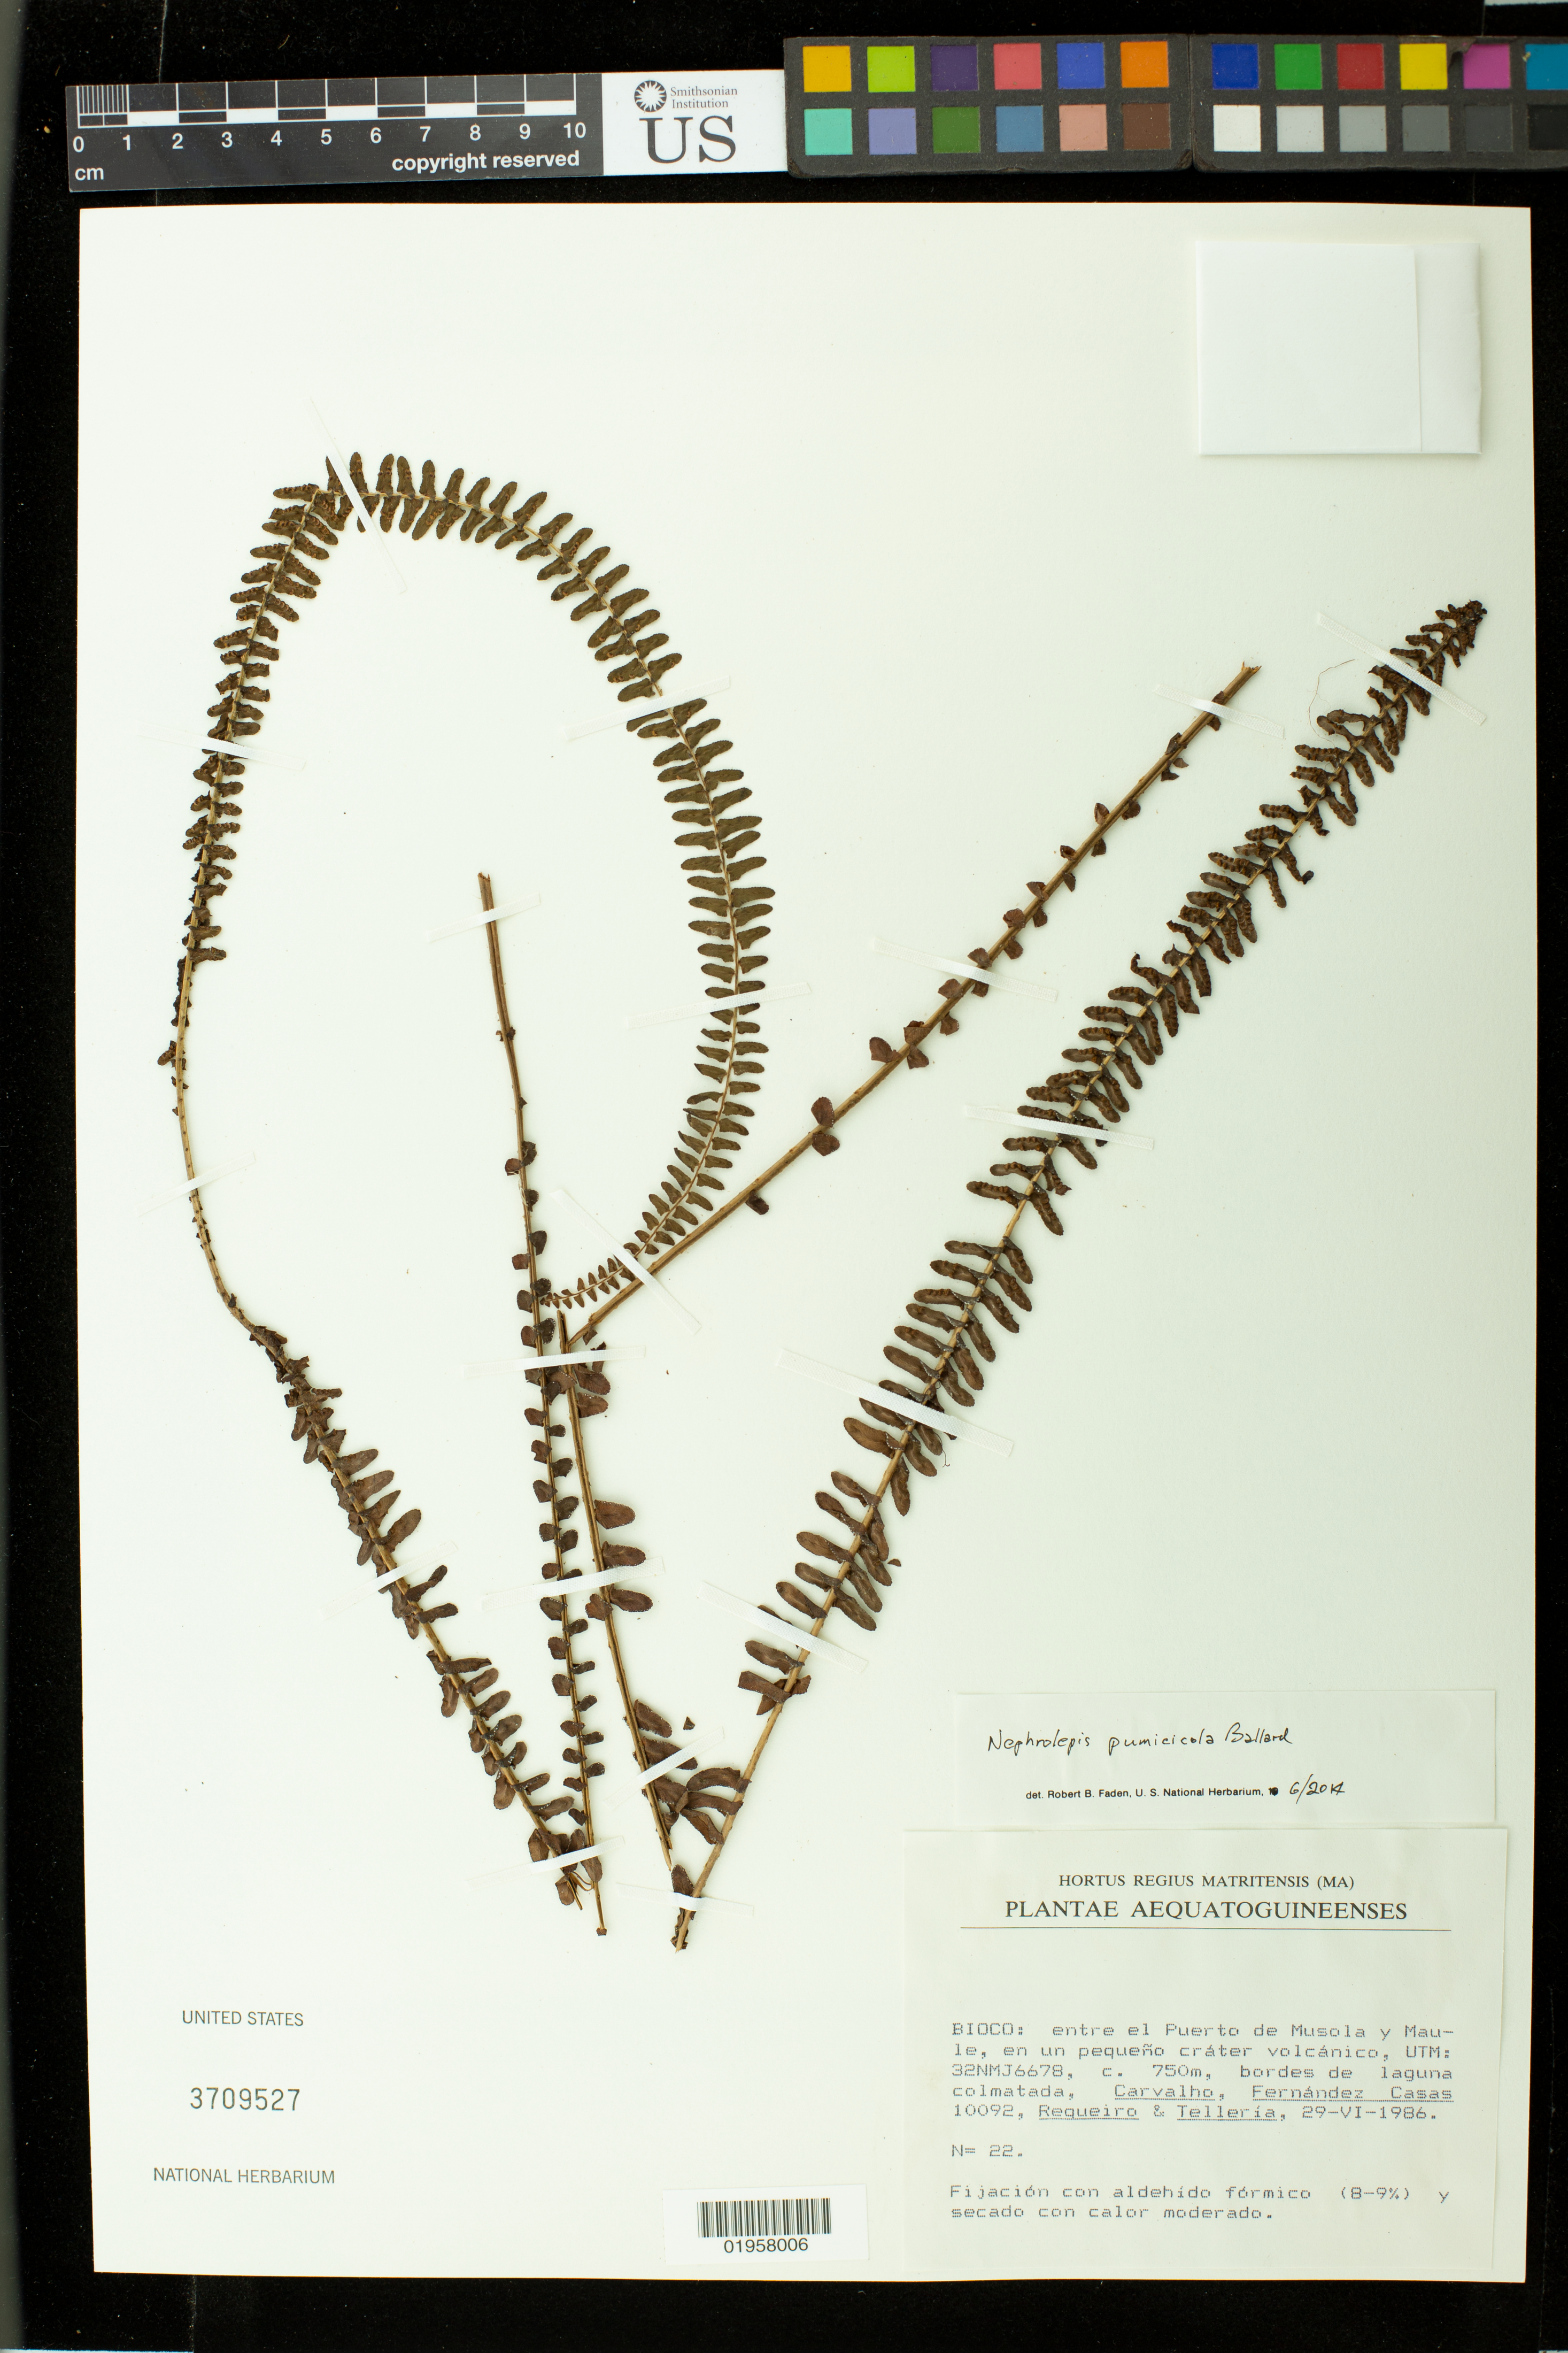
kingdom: Plantae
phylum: Tracheophyta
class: Polypodiopsida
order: Polypodiales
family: Nephrolepidaceae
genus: Nephrolepis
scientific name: Nephrolepis pumiciola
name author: Ballard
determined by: Faden, Robert B., (US), Smithsonian Institution - National Museum of Natural History (UNITED STATES)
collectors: F. J. Fernández Casas, -- Carvalho, Requeiro, -- & -. Telleria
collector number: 10092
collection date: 1986-06-29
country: Equatorial Guinea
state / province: Bioko Sur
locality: Bioco [Bioko]: Entre el Puerto de Musola y Maule, en un pequeño cráter volcánico, UTM: 32NMJ6678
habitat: Bordes de laguna colmatada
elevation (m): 750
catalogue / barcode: US 3709527